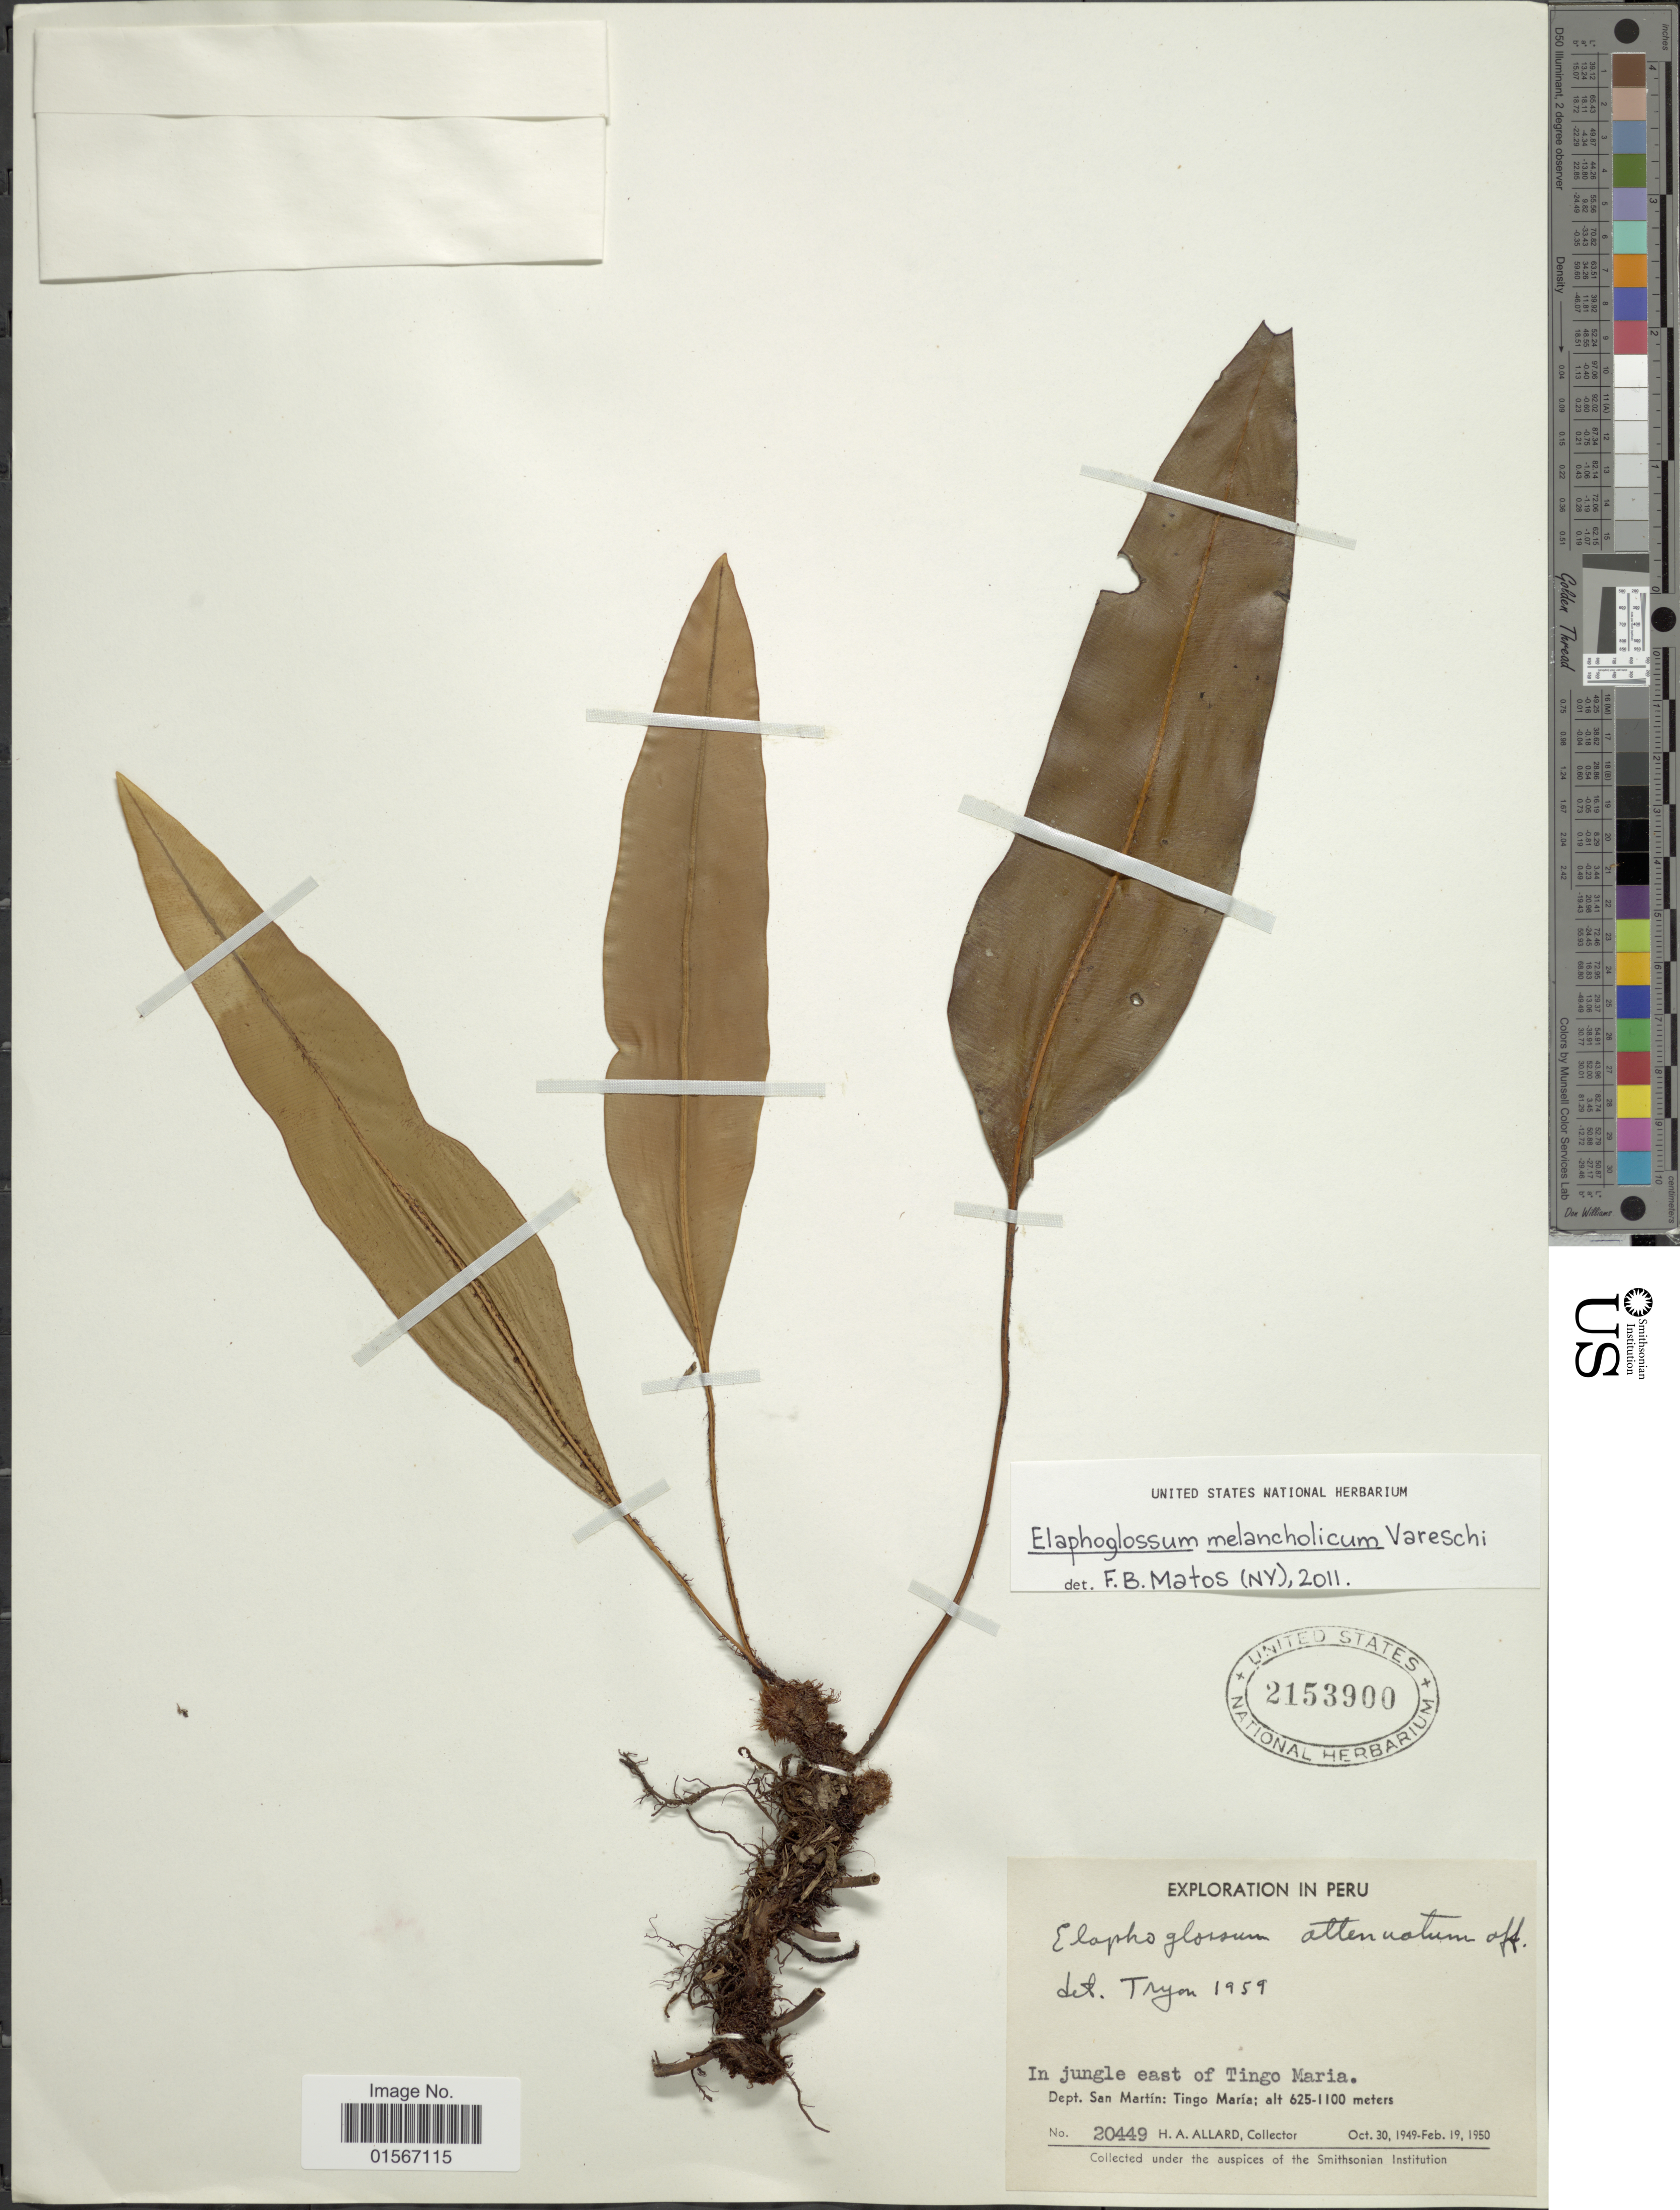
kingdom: Plantae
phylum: Tracheophyta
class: Polypodiopsida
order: Polypodiales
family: Dryopteridaceae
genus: Elaphoglossum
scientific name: Elaphoglossum melancholicum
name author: Vareschi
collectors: H. A. Allard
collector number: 20449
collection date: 1949-10-30/1950-02-19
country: Peru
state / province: San Martín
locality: In jungle east of Tingo Maria. Dept San Martín: Tingo María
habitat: in jungle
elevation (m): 625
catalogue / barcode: US 2153900